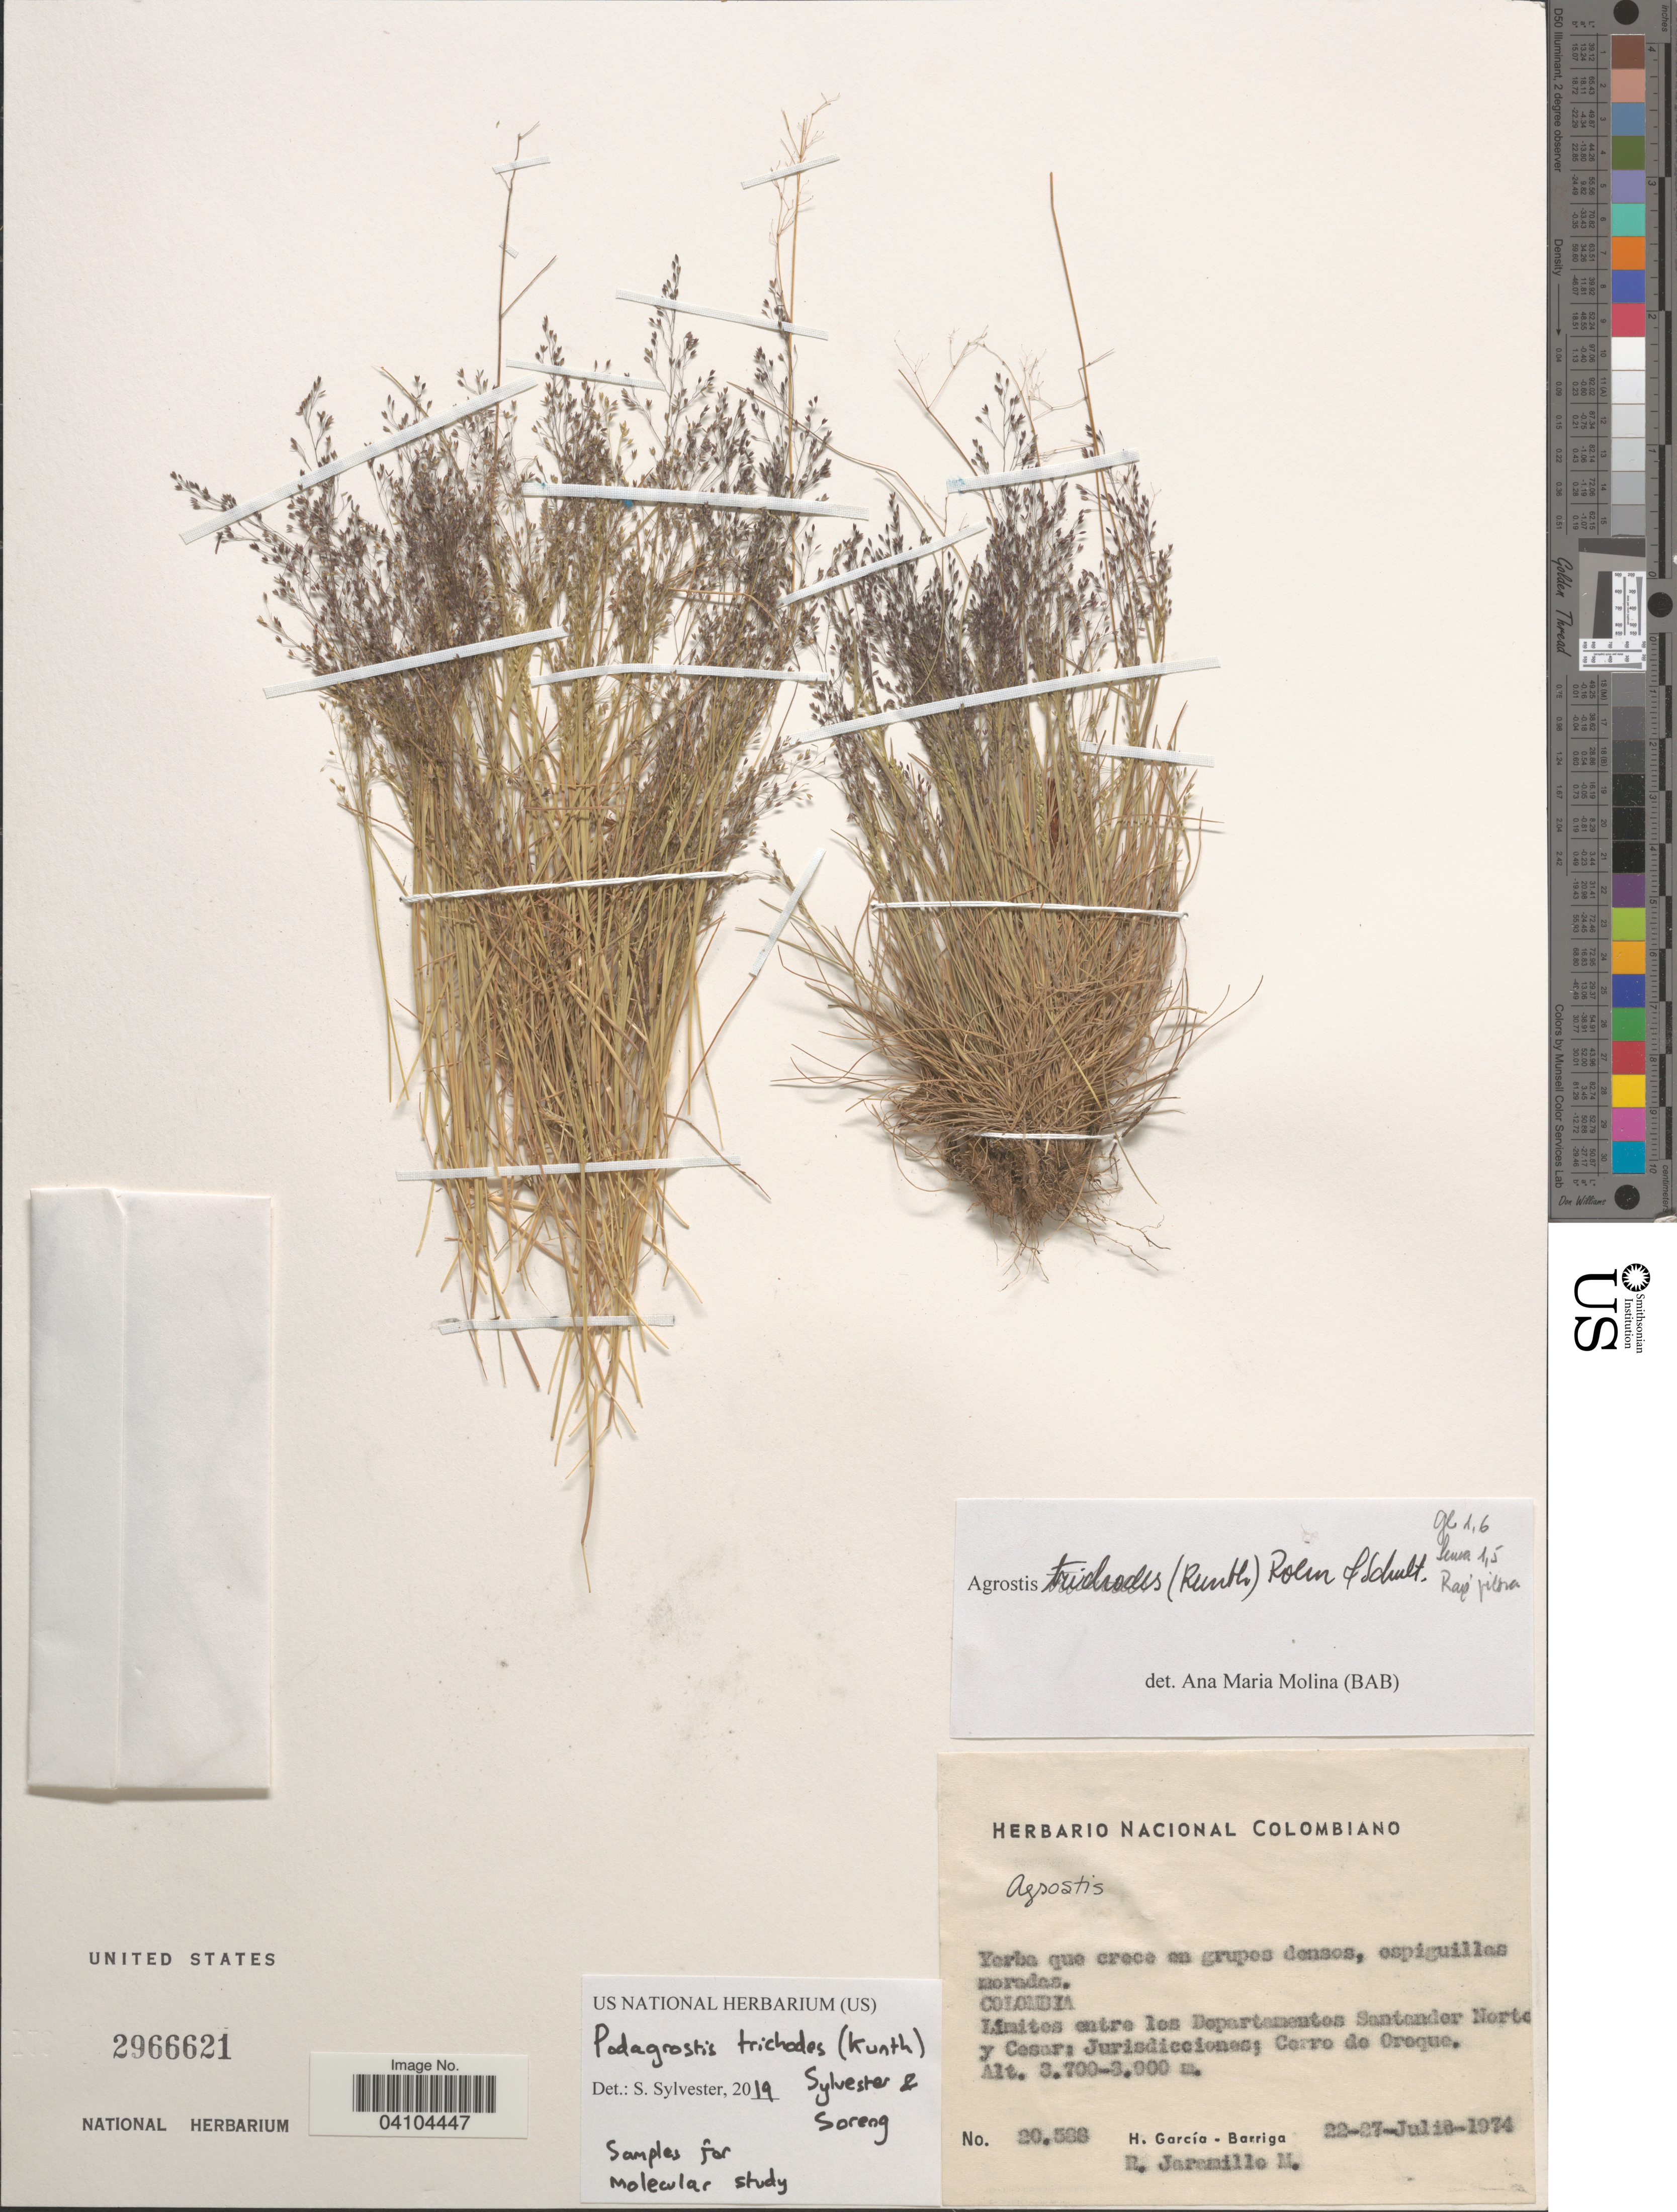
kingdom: Plantae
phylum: Tracheophyta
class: Liliopsida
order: Poales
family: Poaceae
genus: Agrostis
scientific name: Agrostis trichodes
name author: (Kunth) Roem. & Schult.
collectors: H. García Barriga & R. Jaramillo M.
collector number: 20588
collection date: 1974-07-22/1974-07-27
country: Colombia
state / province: Norte de Santander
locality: Límites entre los Departamentos Santander Norte y Cesar: Juridicciones; Cerro de Oroque.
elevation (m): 3700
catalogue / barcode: US 2966621